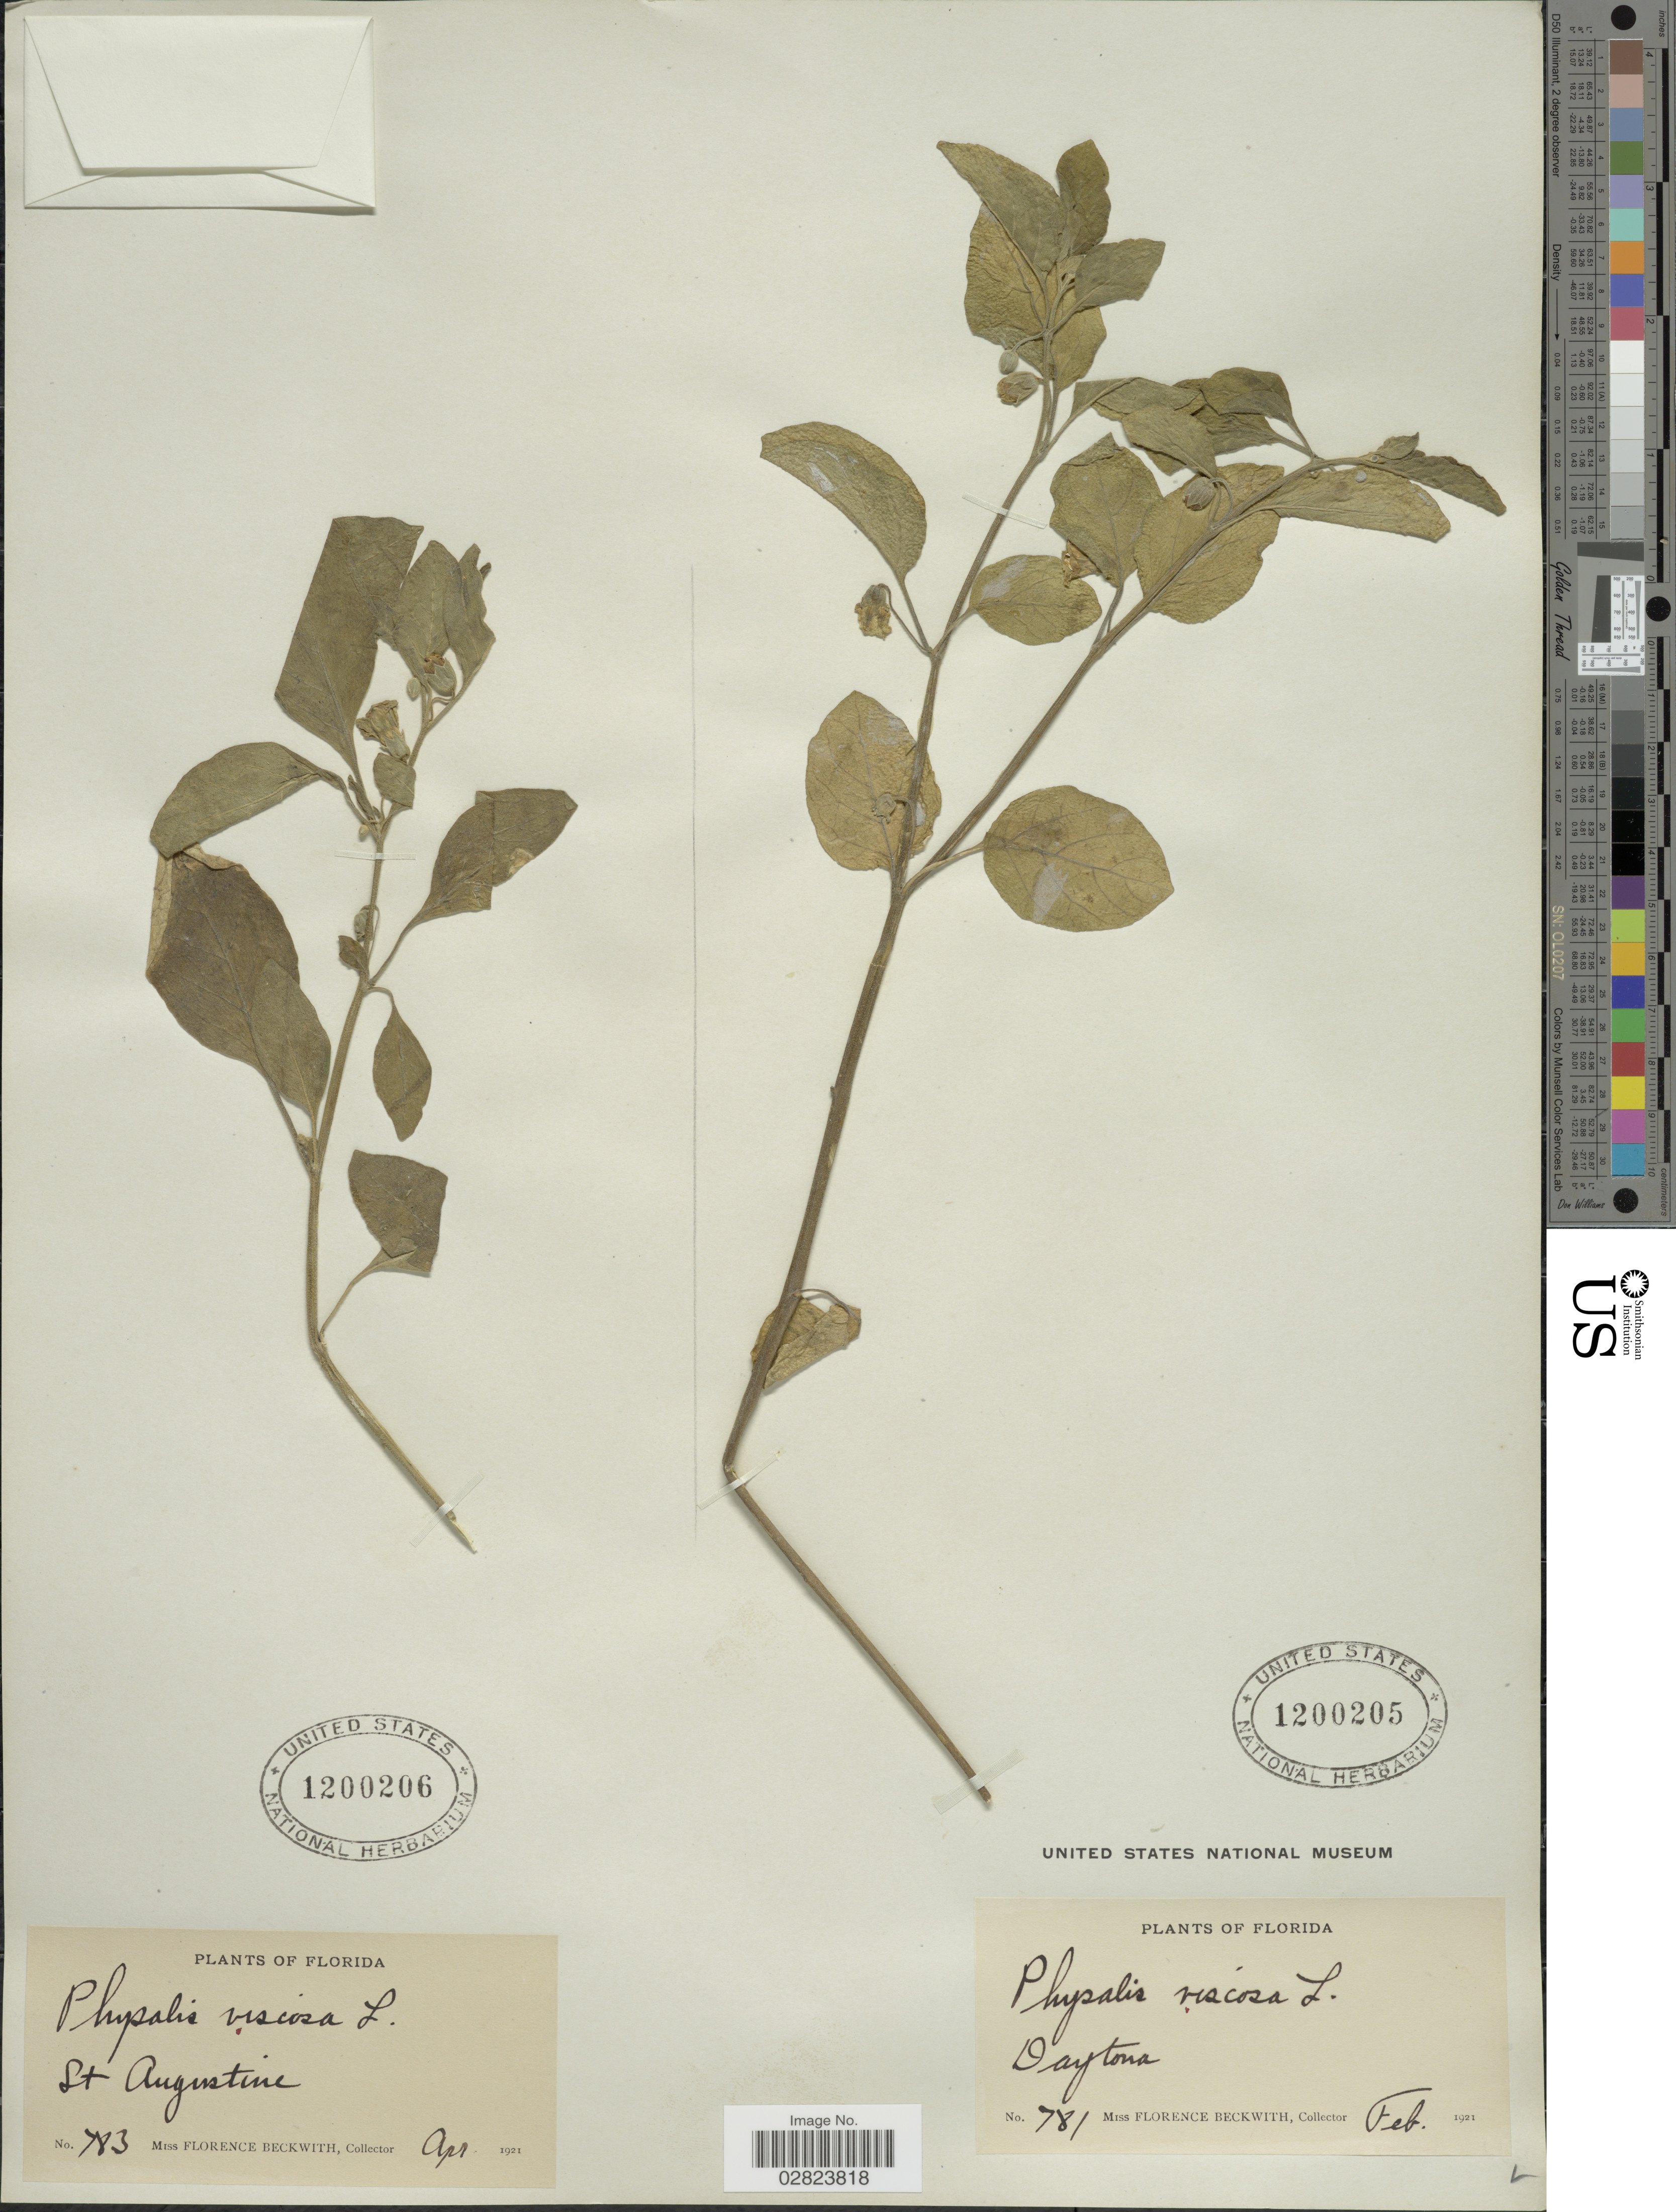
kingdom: Plantae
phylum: Tracheophyta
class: Magnoliopsida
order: Solanales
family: Solanaceae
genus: Physalis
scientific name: Physalis maritima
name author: M.A. Curtis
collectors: F. Beckwith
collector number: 783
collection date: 1921-04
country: United States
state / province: Florida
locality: St. Augustine.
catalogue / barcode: US 1200206